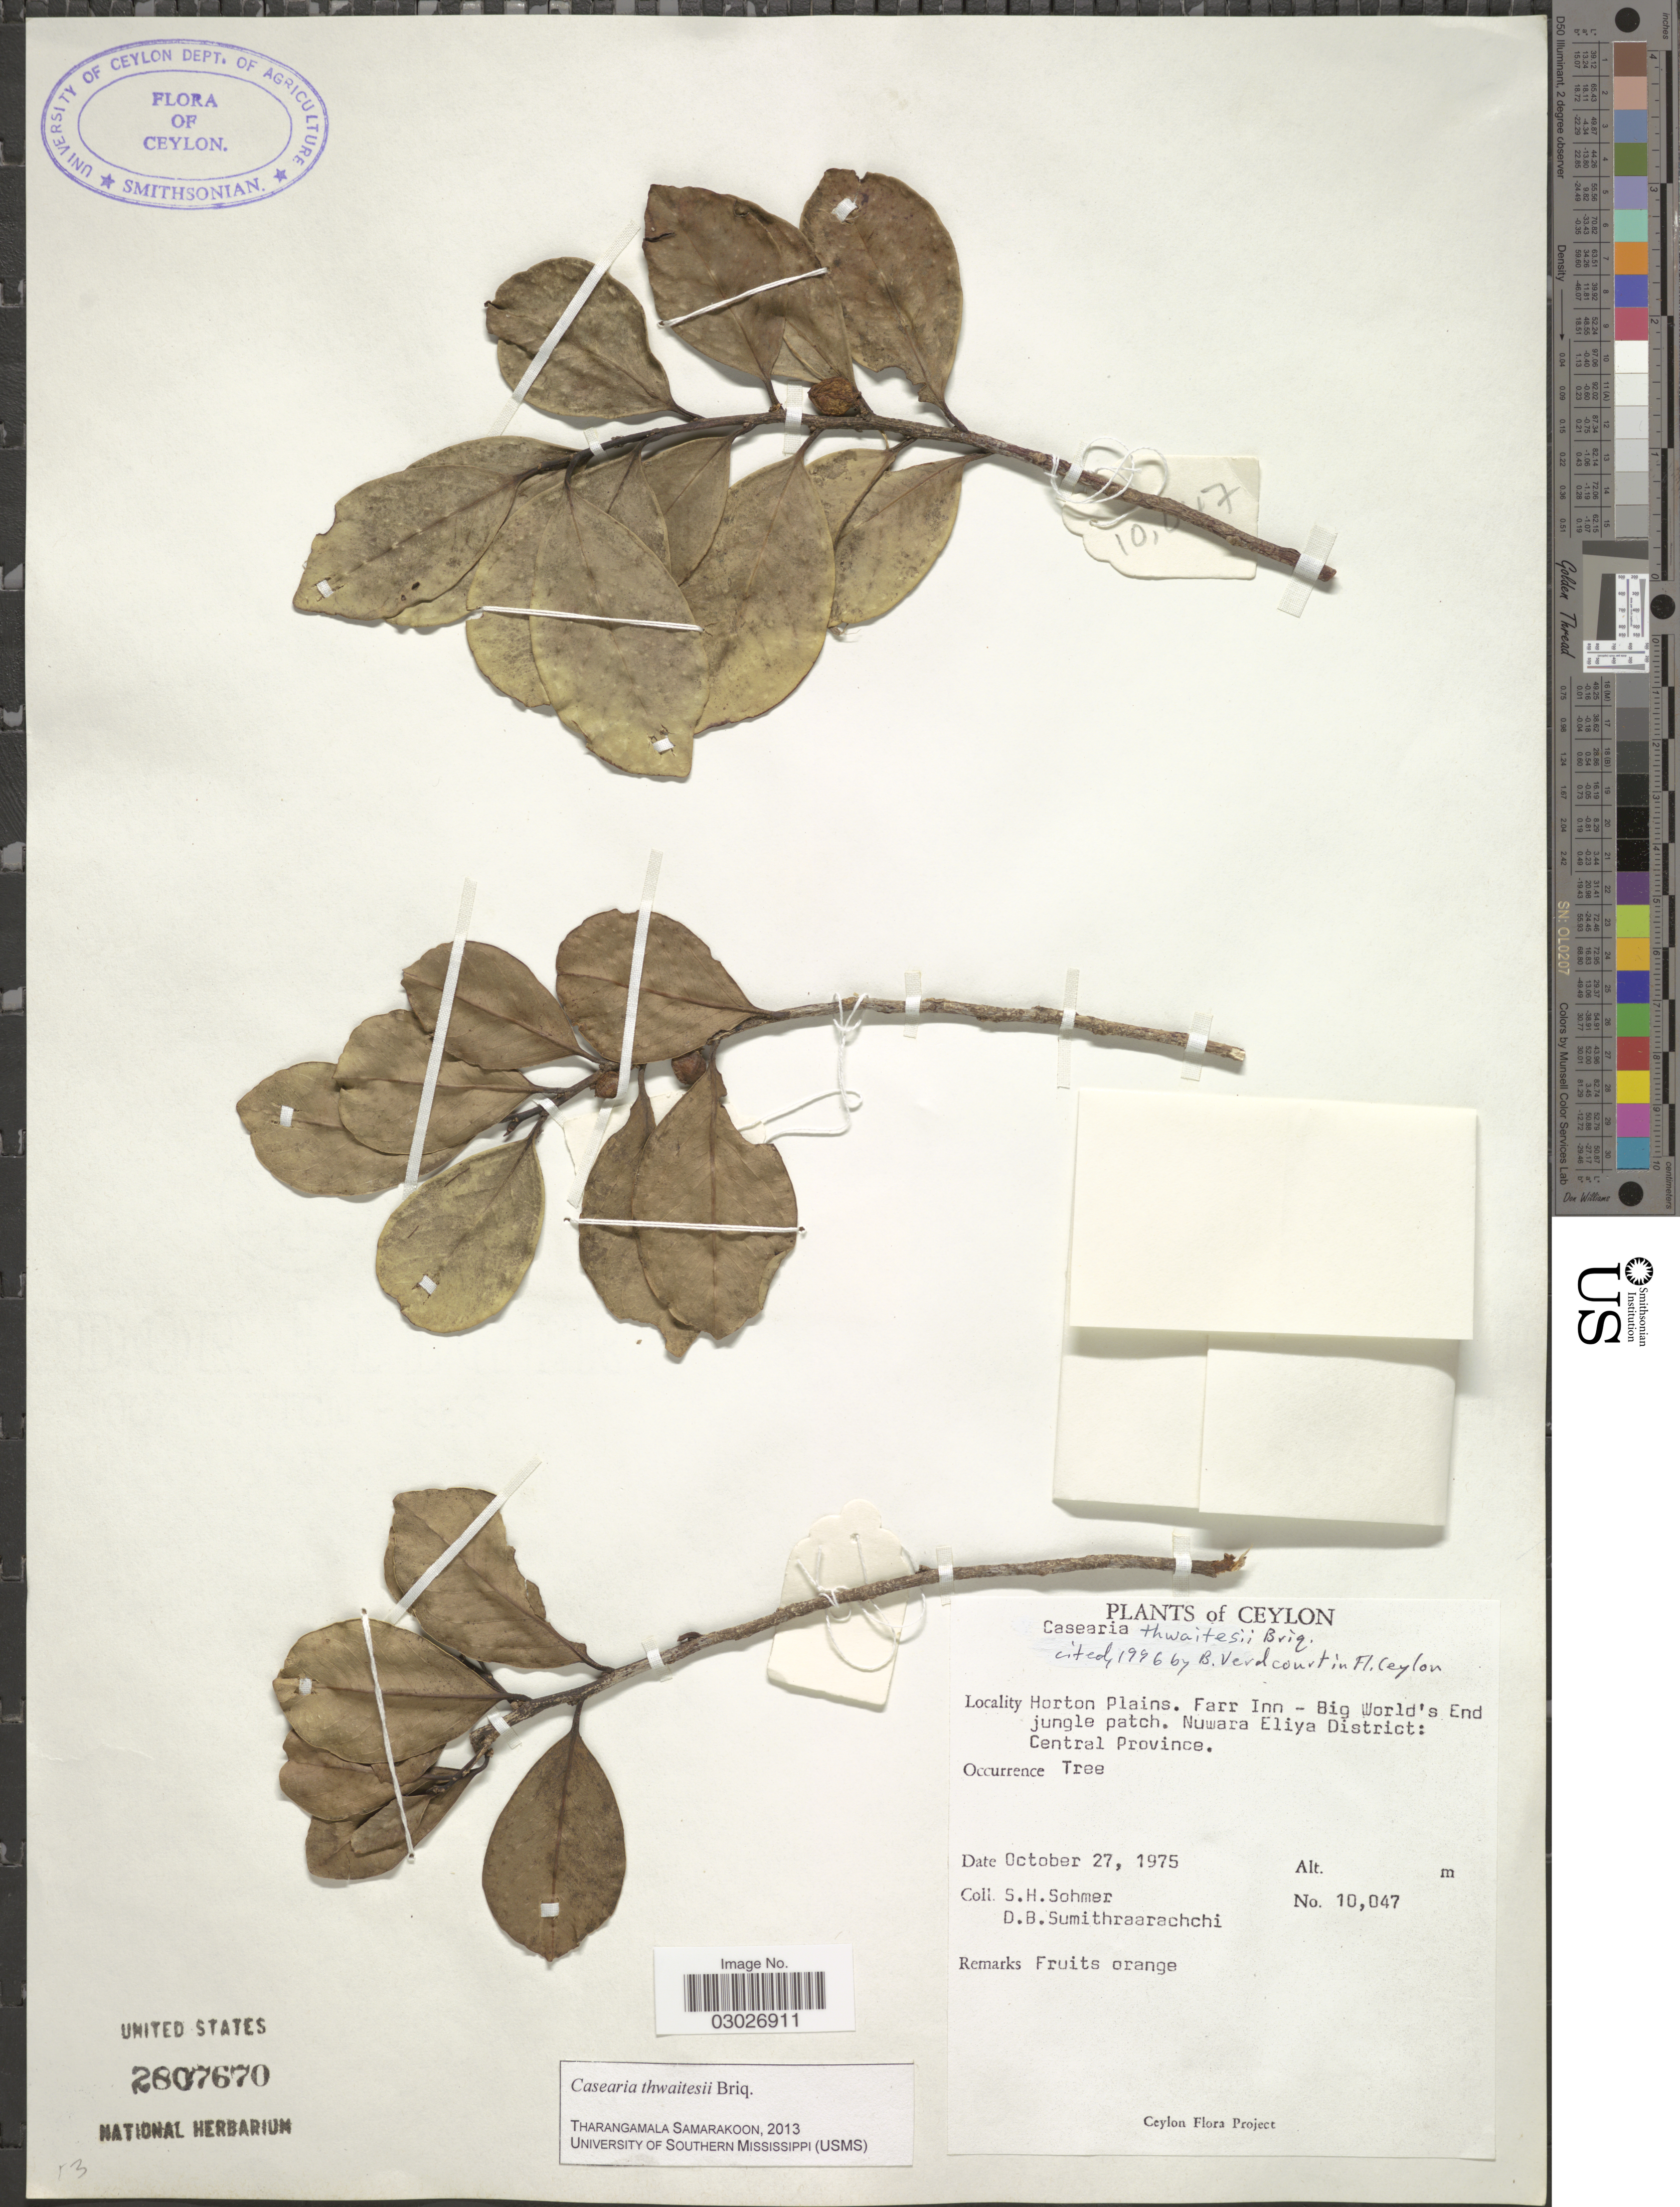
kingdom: Plantae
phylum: Tracheophyta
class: Magnoliopsida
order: Malpighiales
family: Salicaceae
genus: Casearia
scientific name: Casearia thwaitesii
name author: Briq.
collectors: S. H. Sohmer & D. B. Sumithraarachchi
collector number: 10047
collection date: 1975-10-27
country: Sri Lanka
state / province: Central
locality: Ceylon. Horton Plains. Farr Inn - Big World's End jungle patch. Nuwara Eliya District: Central Province.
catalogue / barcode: US 2807670